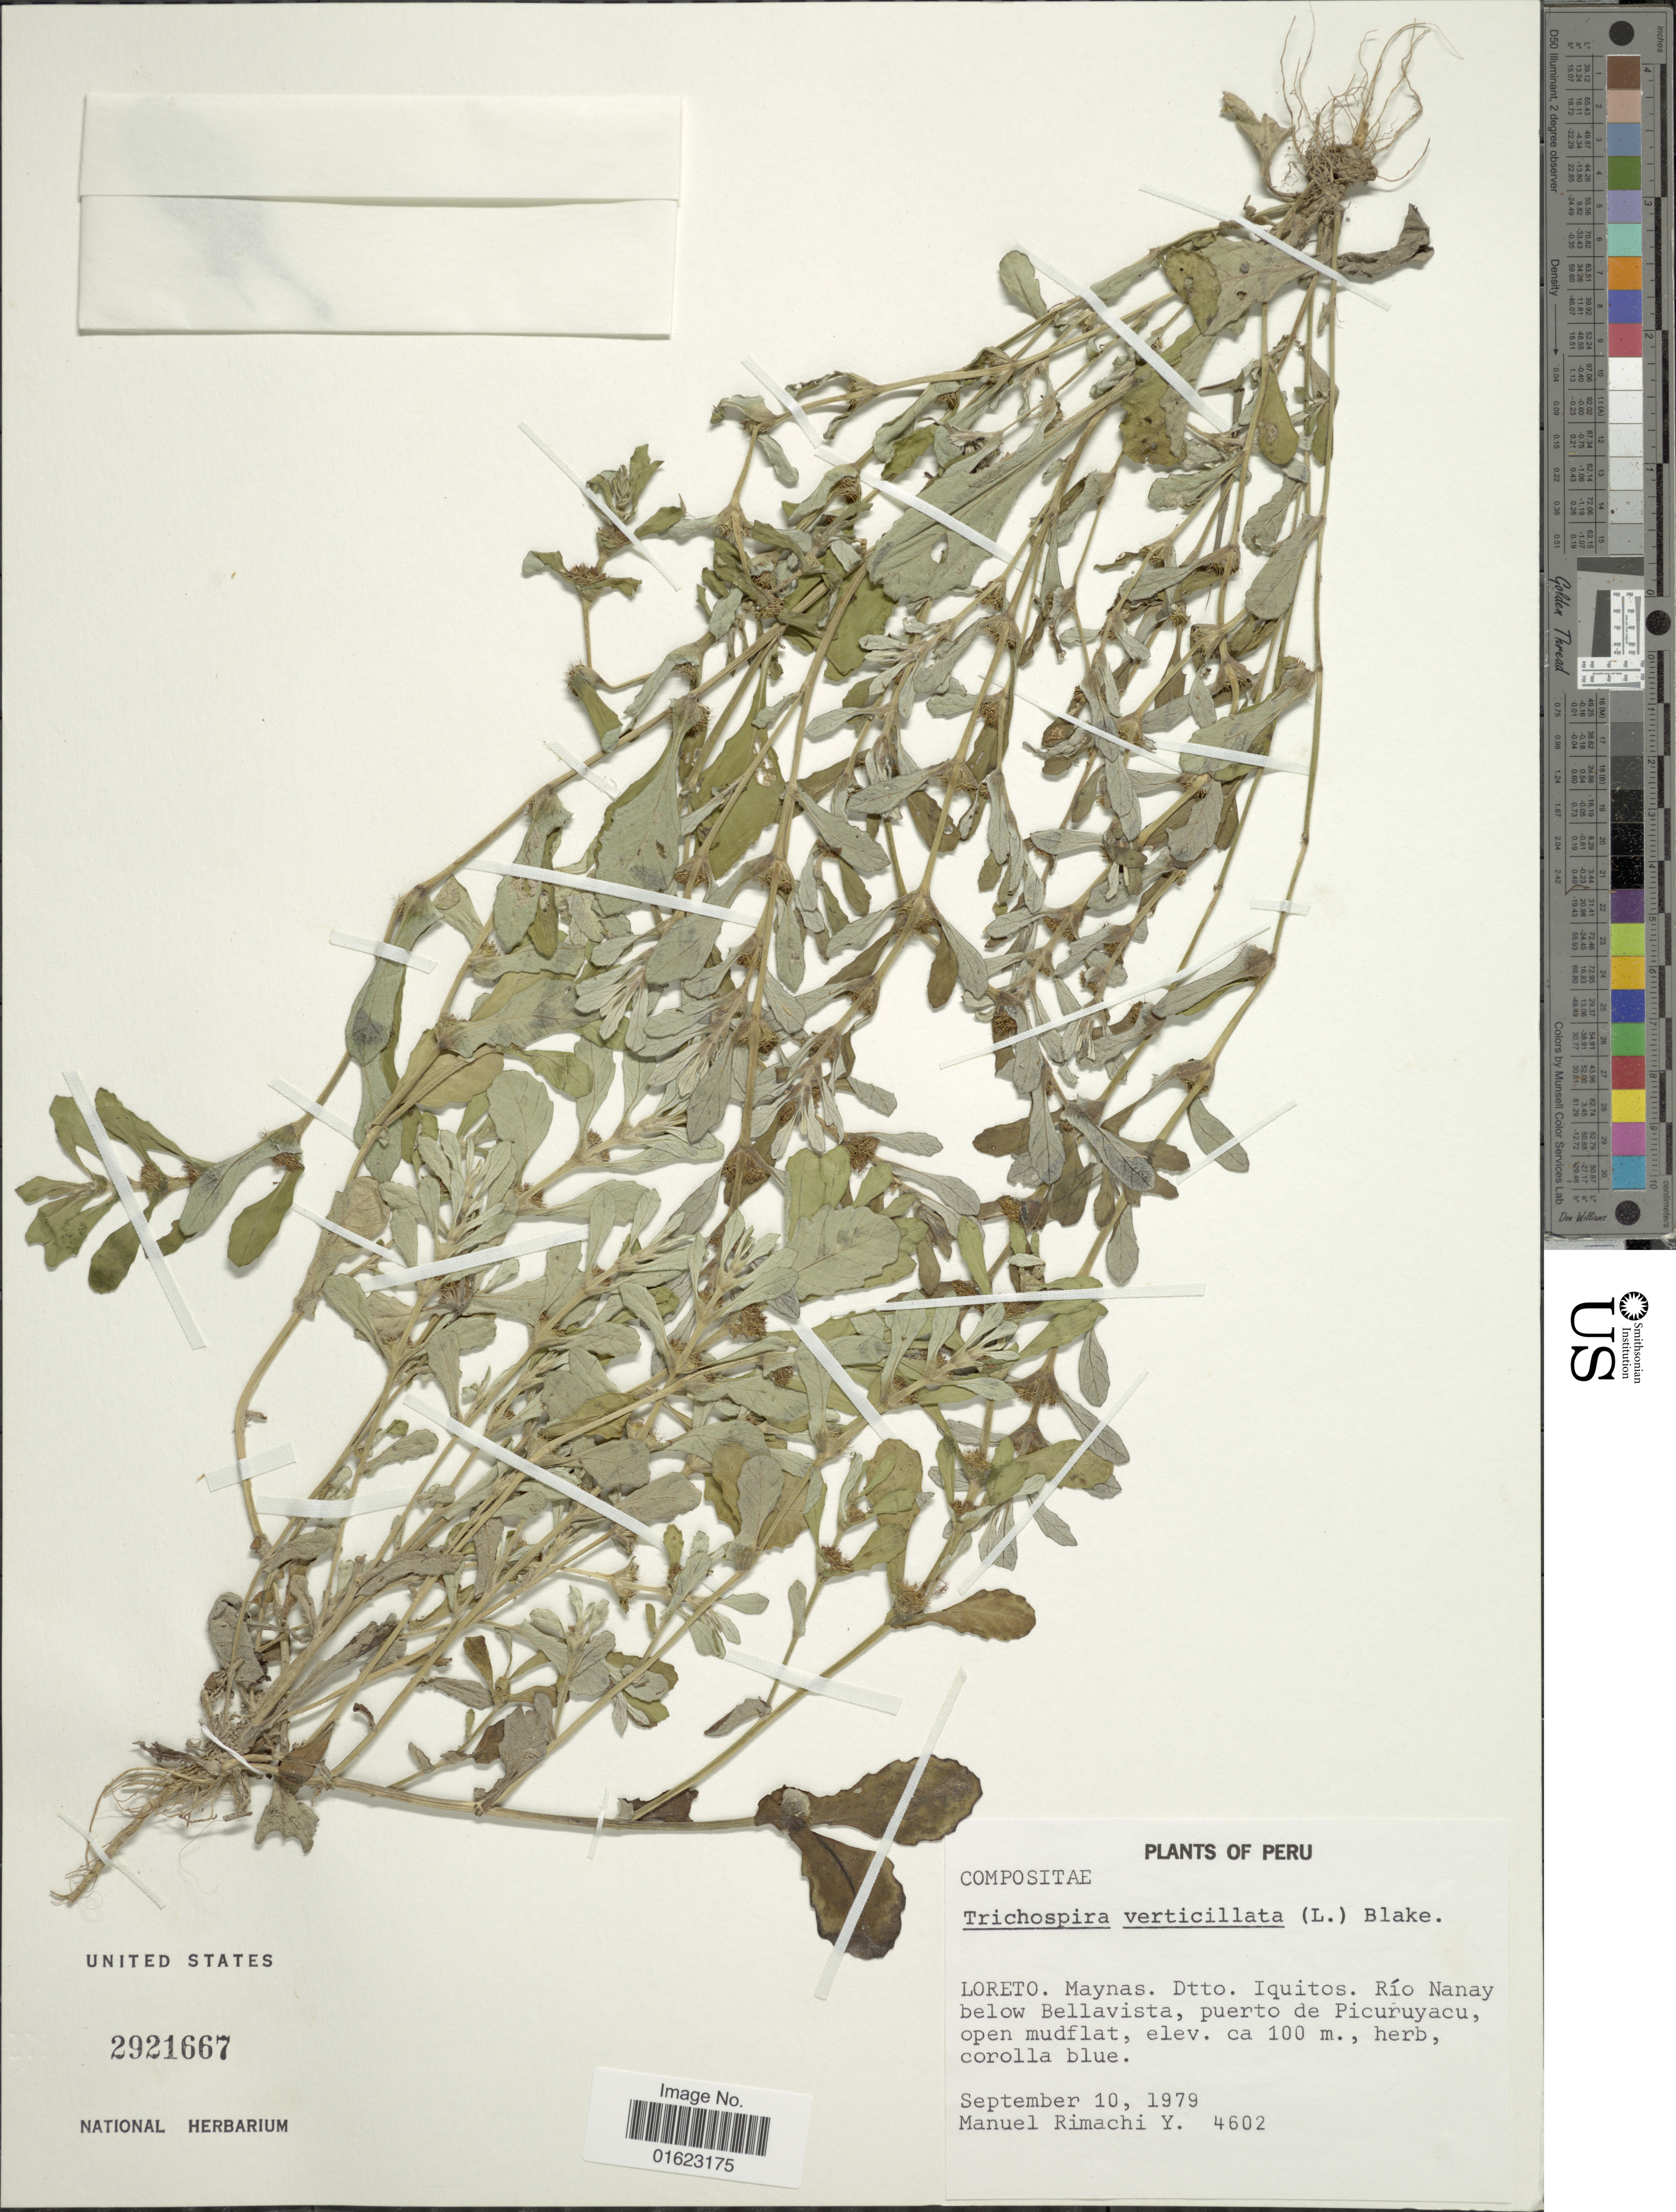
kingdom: Plantae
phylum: Tracheophyta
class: Magnoliopsida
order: Asterales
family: Asteraceae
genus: Trichospira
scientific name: Trichospira verticillata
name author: (L.) S.F. Blake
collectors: M. Rimachi Y.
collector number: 4602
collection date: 1979-09-10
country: Peru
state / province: Loreto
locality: Peru, Loreto, Maynas. Dtto. Iquitos. Nanay below Bellavista, puert de Picuruyacu.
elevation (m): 100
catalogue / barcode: US 2921667